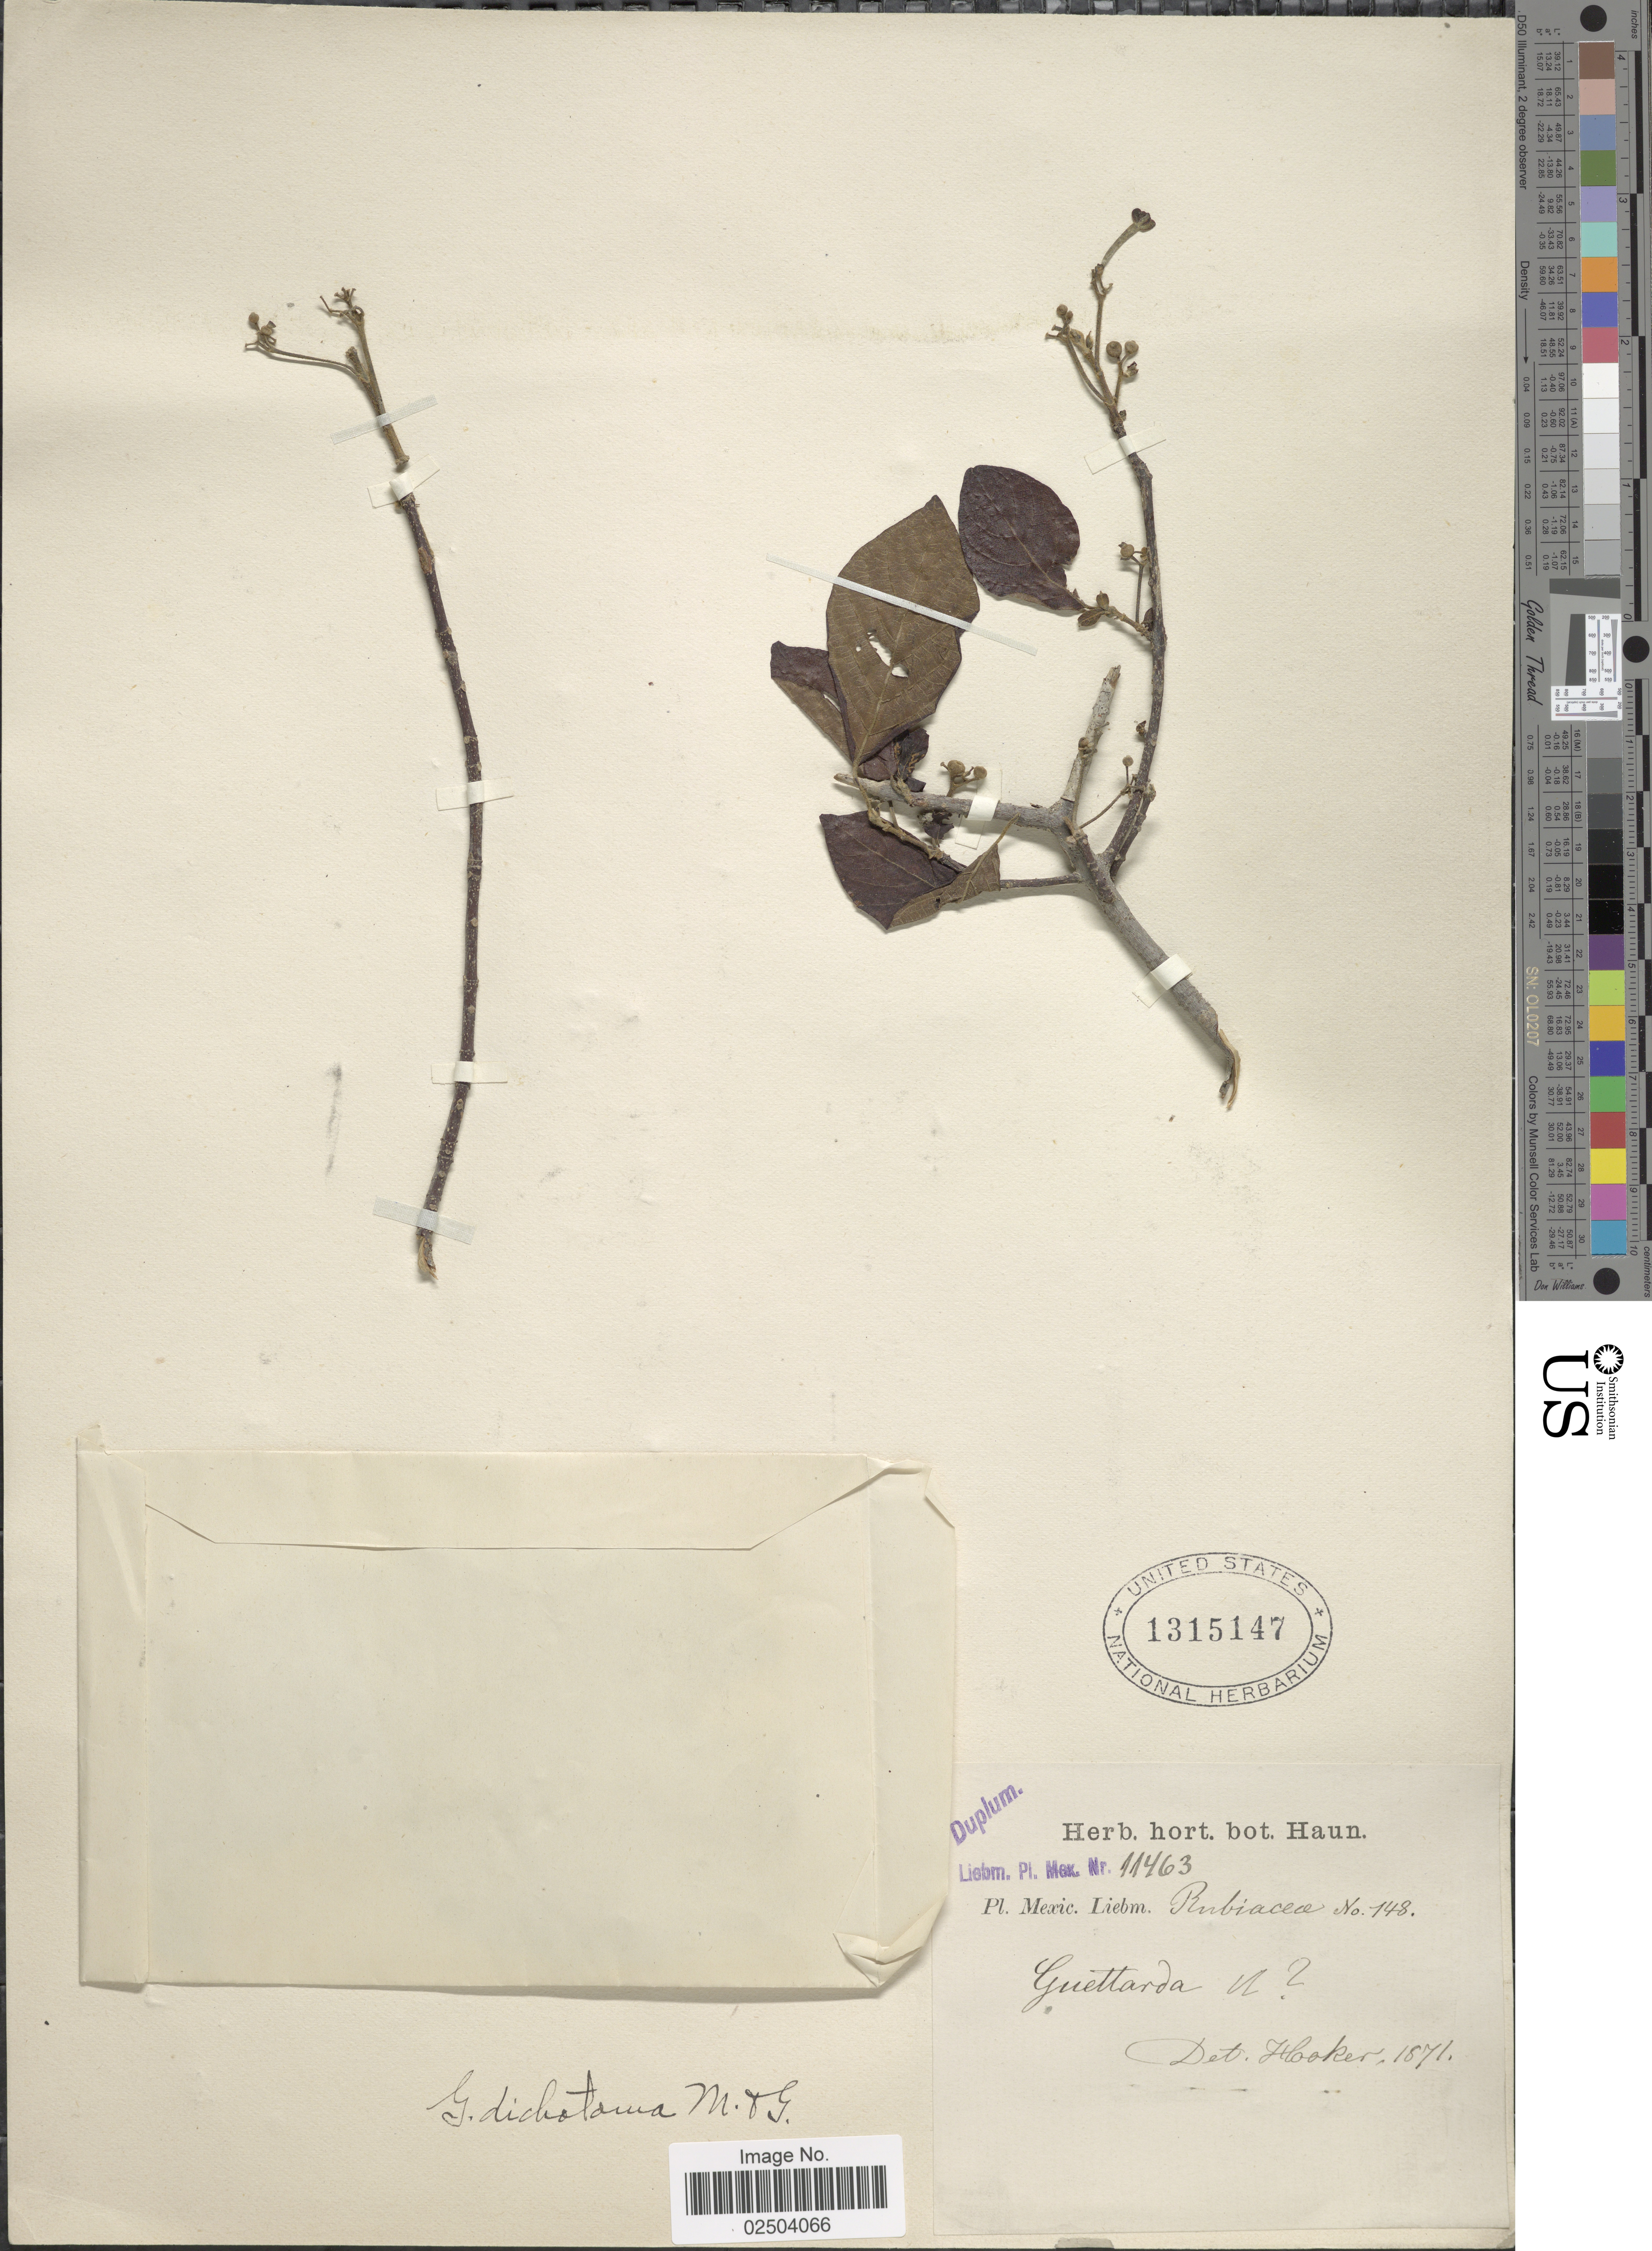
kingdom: Plantae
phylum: Tracheophyta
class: Magnoliopsida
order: Gentianales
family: Rubiaceae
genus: Guettarda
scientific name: Guettarda dichotoma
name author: M. Martens & Galeotti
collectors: Liebmann, --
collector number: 11463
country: Mexico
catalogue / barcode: US 1315147